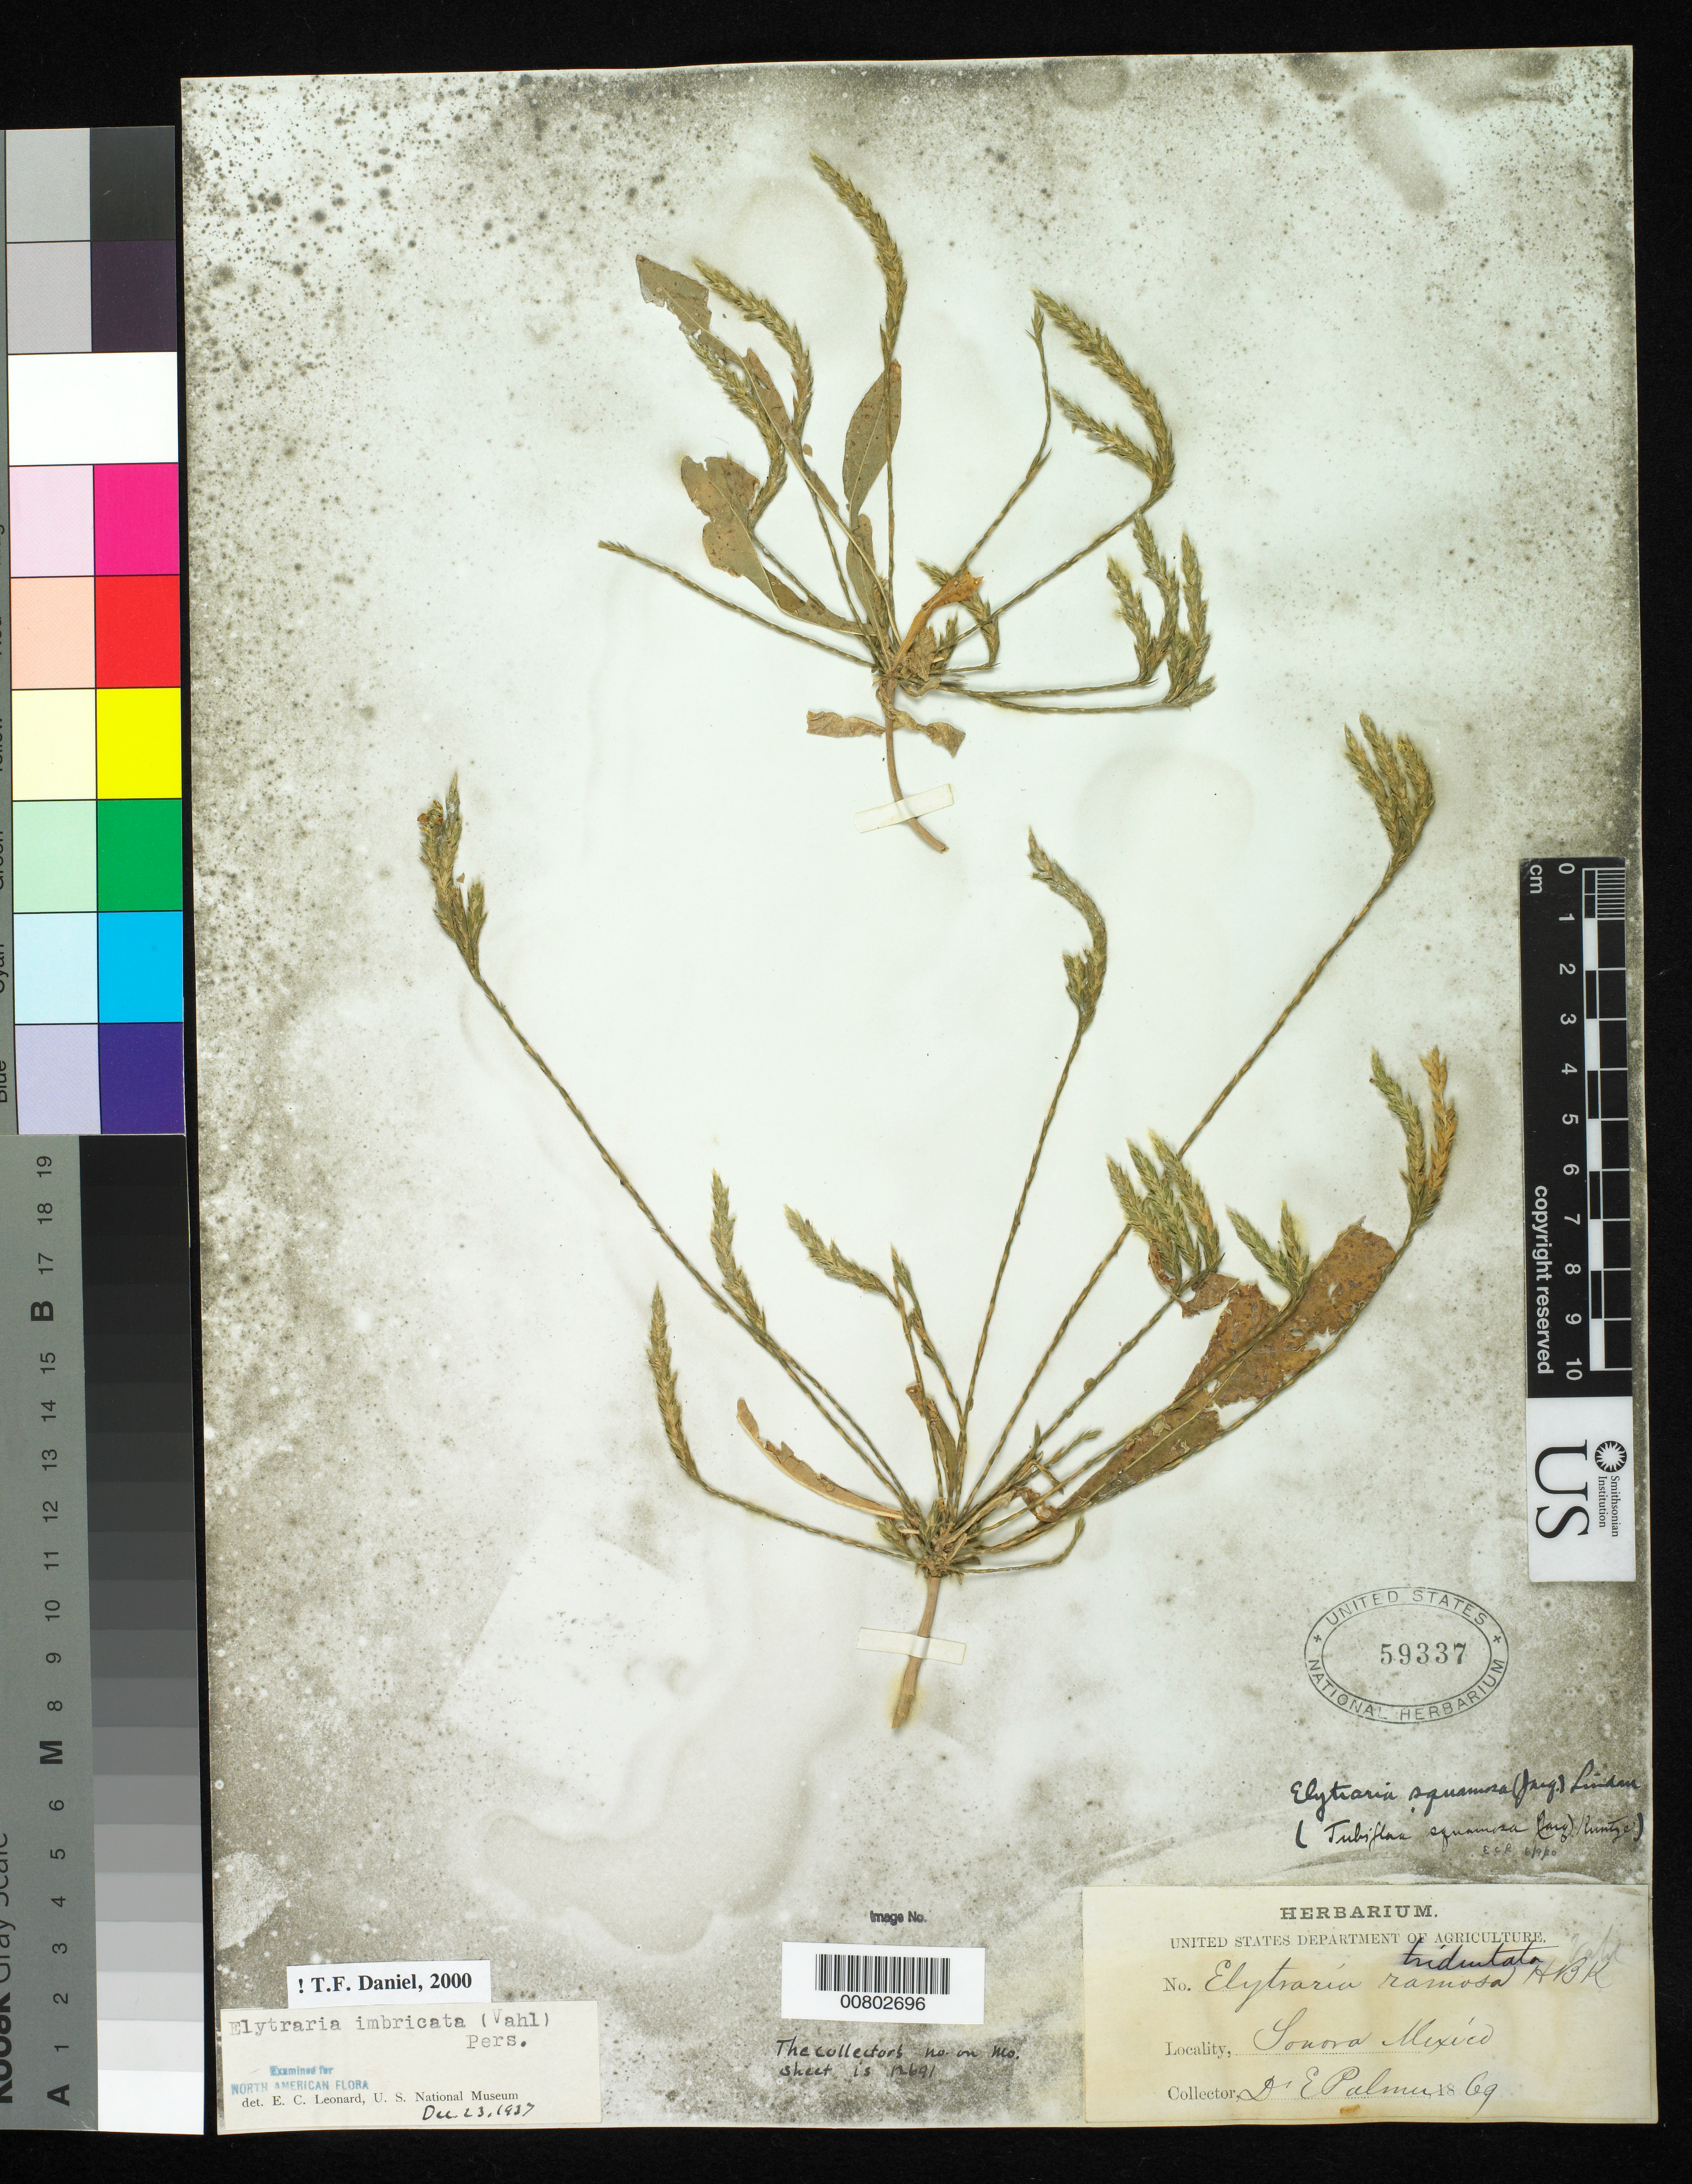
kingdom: Plantae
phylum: Tracheophyta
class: Magnoliopsida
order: Lamiales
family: Acanthaceae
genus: Elytraria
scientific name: Elytraria imbricata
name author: (Vahl) Pers.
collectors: E. Palmer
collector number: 12691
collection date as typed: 1869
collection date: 1869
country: Mexico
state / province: Sonora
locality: Sonora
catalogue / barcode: US 59337